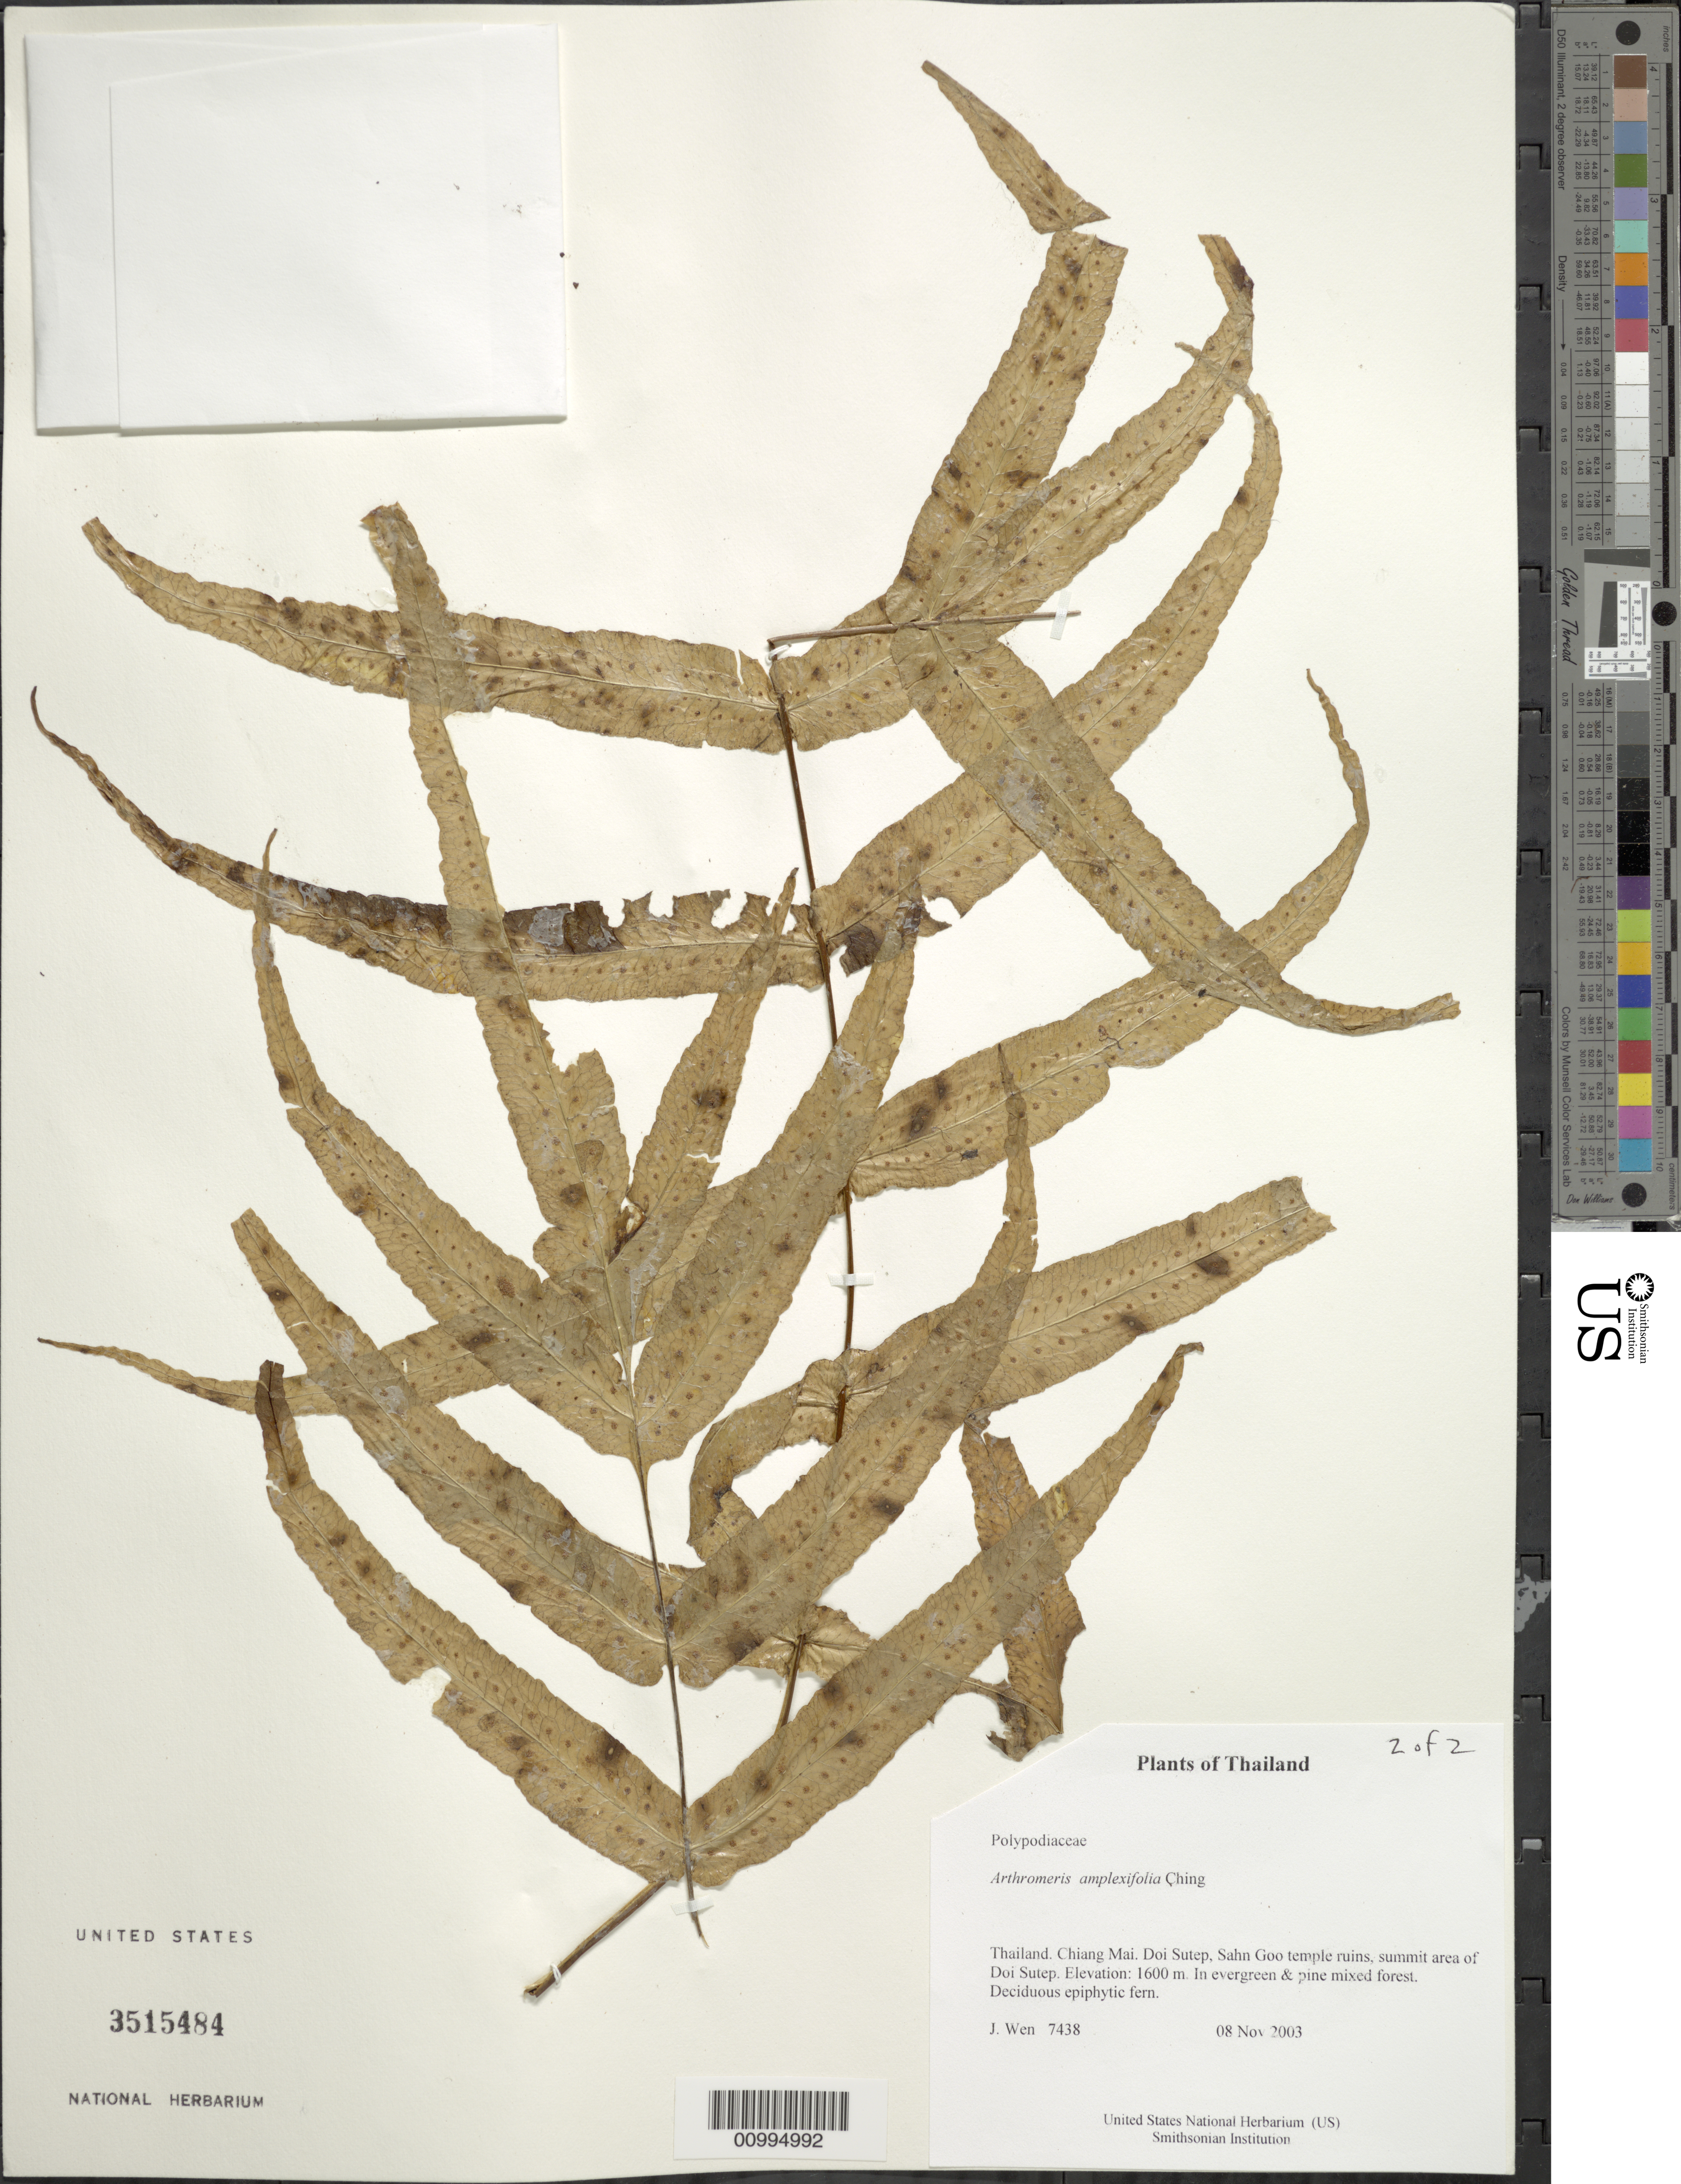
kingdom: Plantae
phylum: Tracheophyta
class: Polypodiopsida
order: Polypodiales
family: Polypodiaceae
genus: Arthromeris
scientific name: Arthromeris amplexifolia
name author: Ching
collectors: J. Wen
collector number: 7438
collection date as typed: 08 Nov 2003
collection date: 2003-11-08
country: Thailand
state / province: Chiang Mai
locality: Doi Sutep, Sahn Goo temple ruins, summit area of Doi Sutep.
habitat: In evergreen & pine mixed forest.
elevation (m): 1600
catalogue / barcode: US 3515484